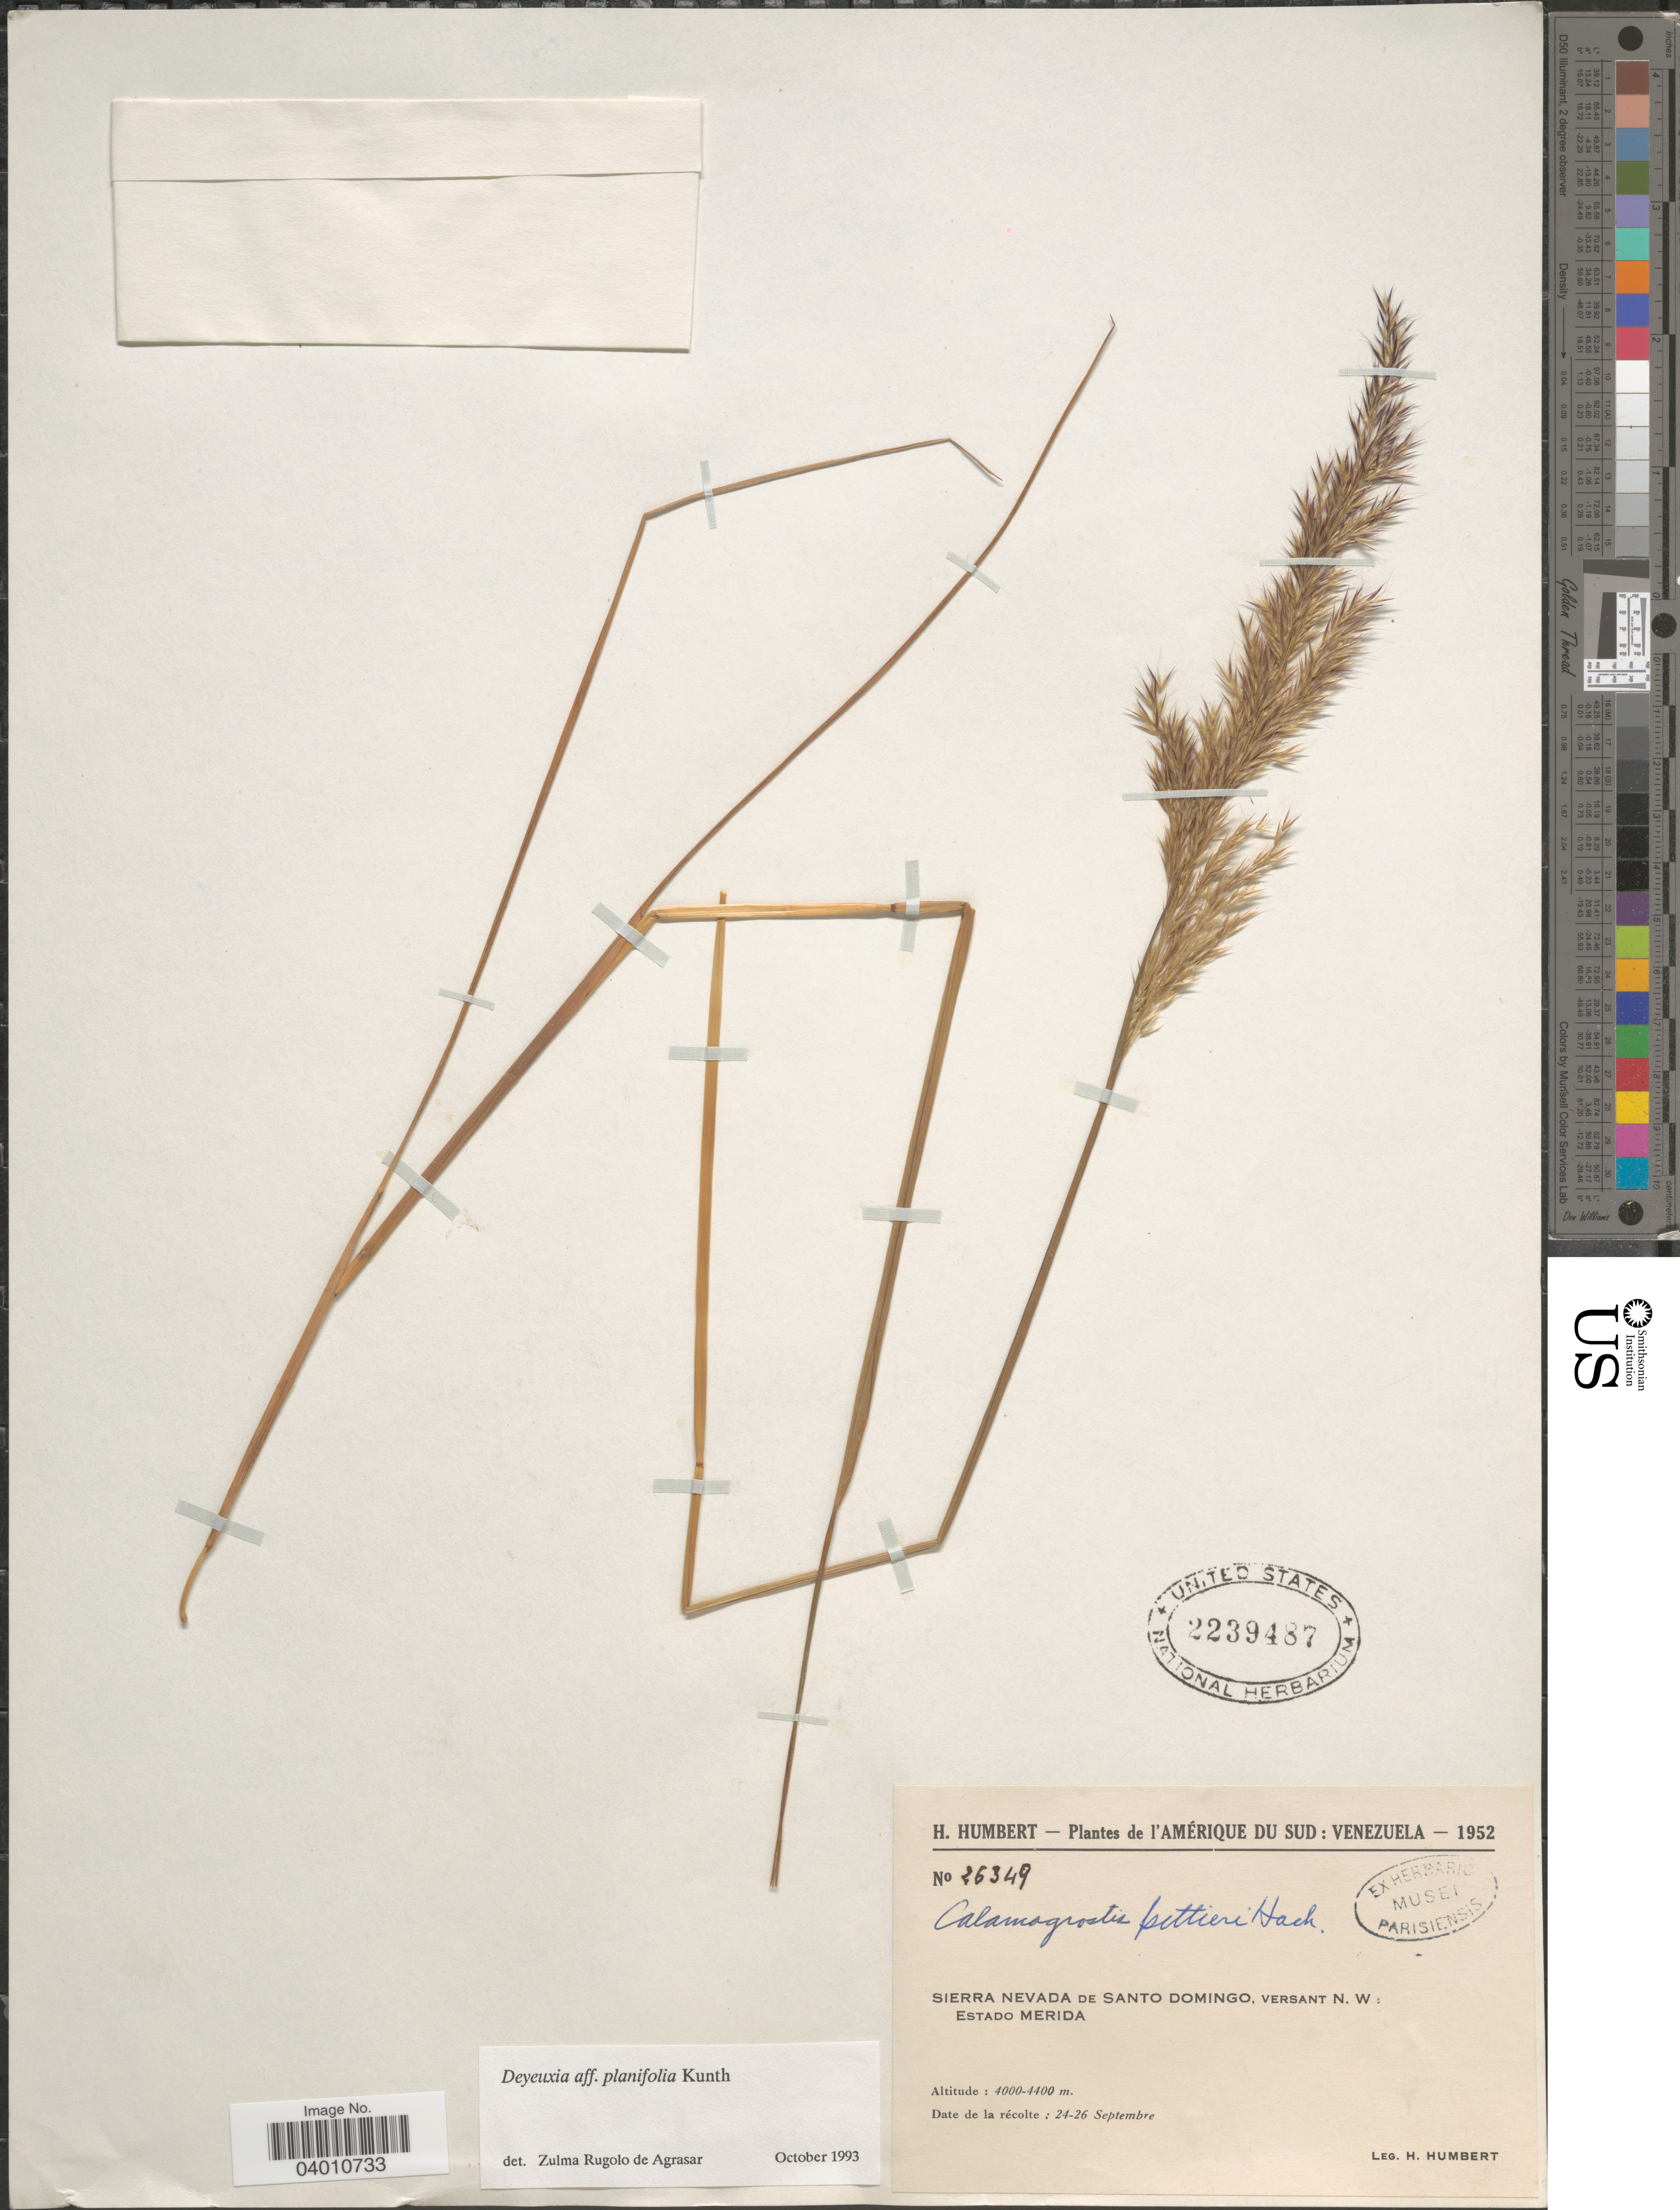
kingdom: Plantae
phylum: Tracheophyta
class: Liliopsida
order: Poales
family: Poaceae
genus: Peyritschia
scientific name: Peyritschia planifolia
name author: (Kunth) P.M. Peterson et al.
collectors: H. Humbert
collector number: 26349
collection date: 1952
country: Venezuela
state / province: Merida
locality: Sierra Nevada de Santo Domingo, versant N.W.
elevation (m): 4000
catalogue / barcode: US 2239487